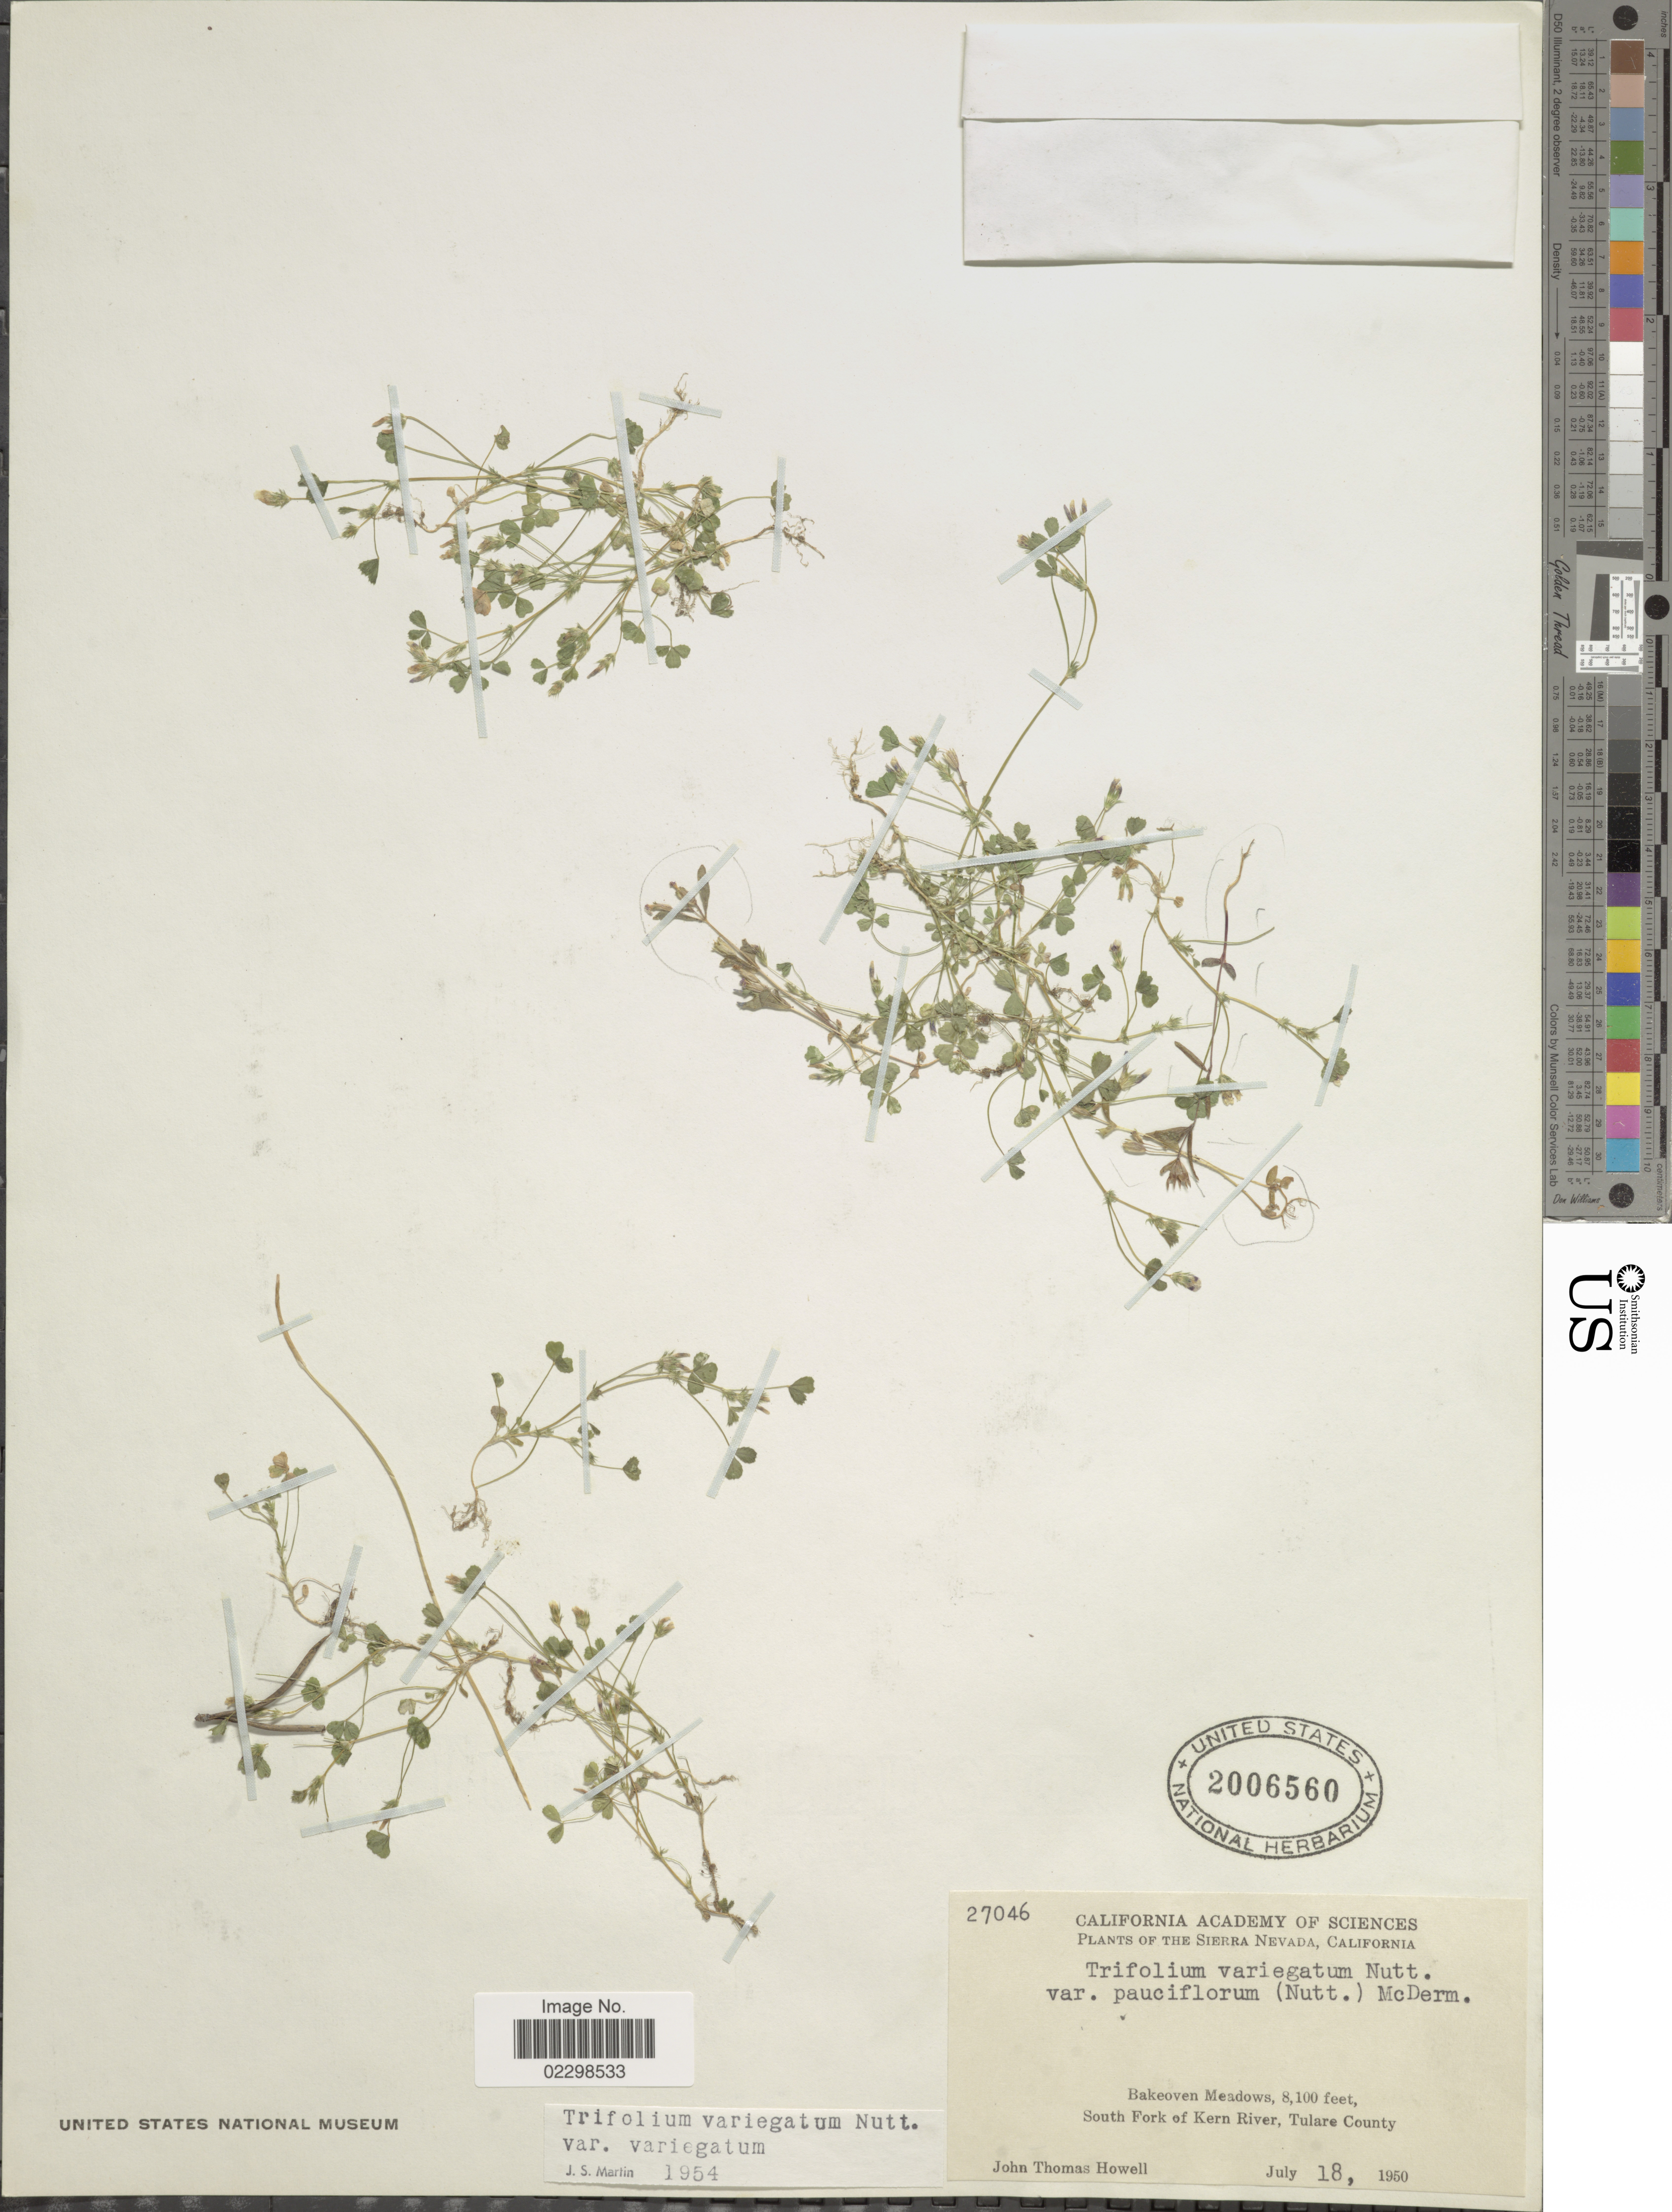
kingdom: Plantae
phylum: Tracheophyta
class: Magnoliopsida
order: Fabales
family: Fabaceae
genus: Trifolium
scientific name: Trifolium variegatum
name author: Nutt.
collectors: J. T. Howell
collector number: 27046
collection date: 1950-07-18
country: United States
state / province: California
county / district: Tulare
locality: Sierra Nevada, Bakeoven Meadows, South Fork of Kern River, Tulare County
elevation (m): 2469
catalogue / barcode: US 2006560